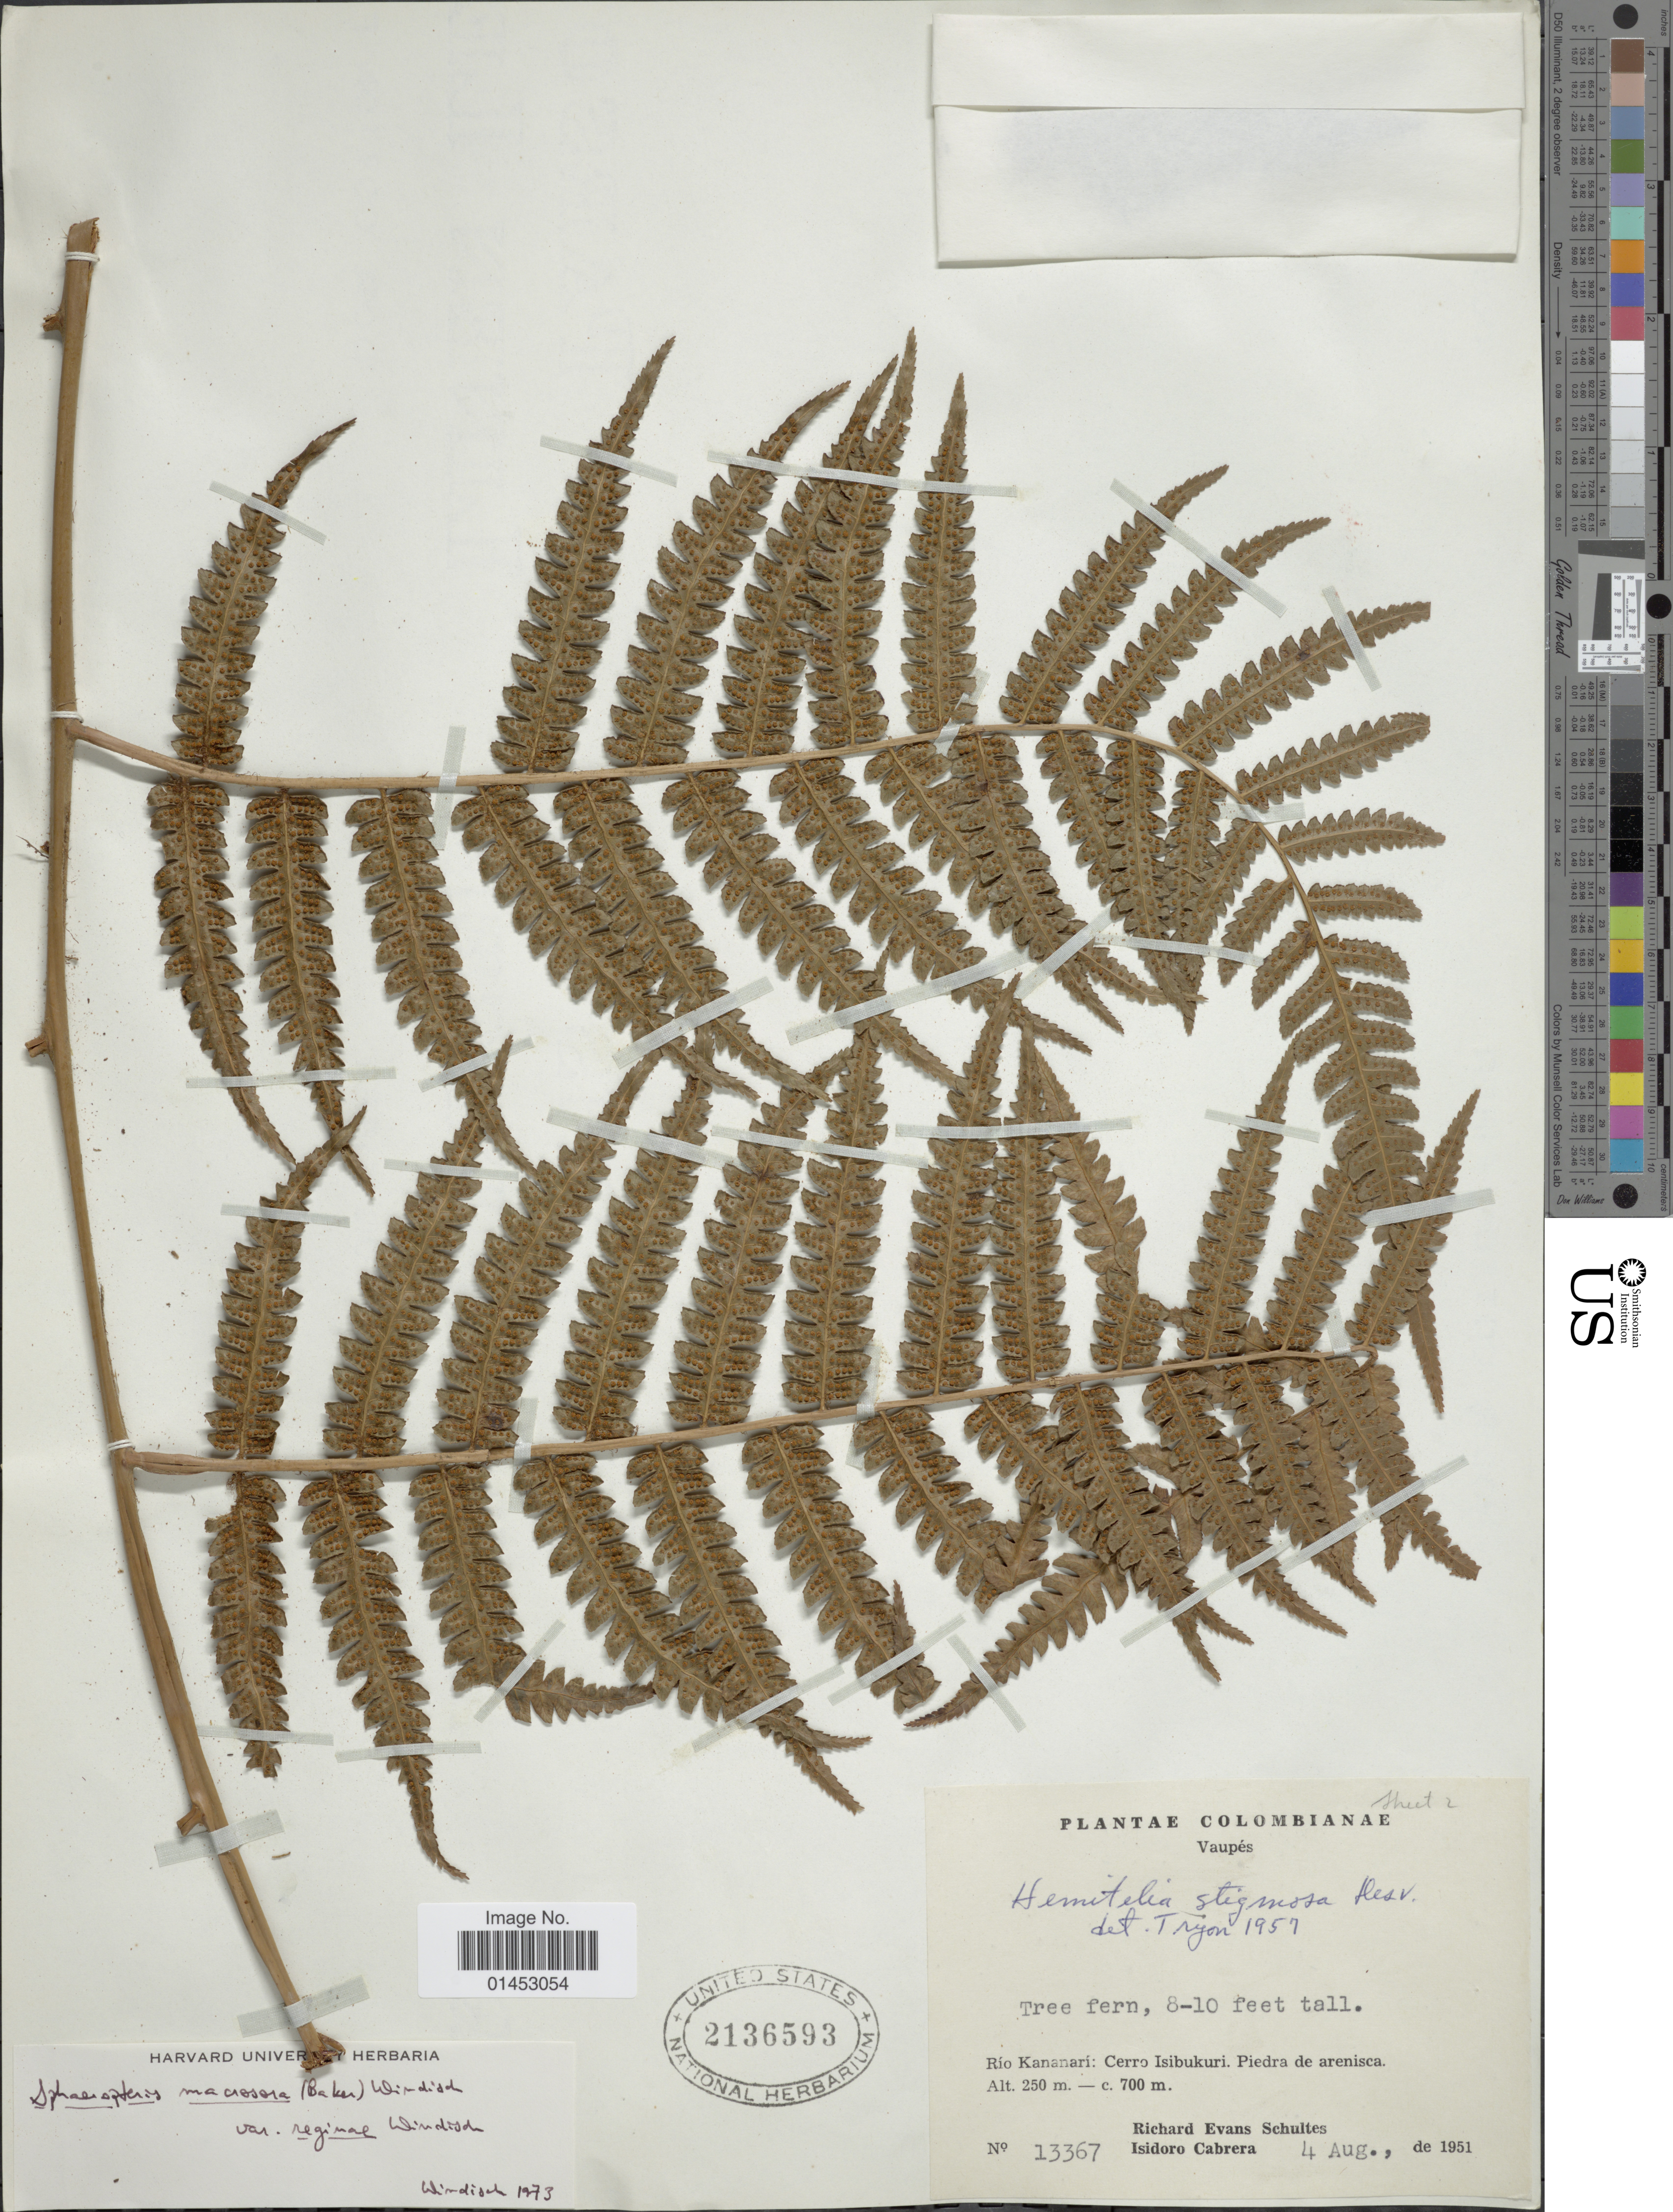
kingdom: Plantae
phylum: Tracheophyta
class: Polypodiopsida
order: Cyatheales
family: Cyatheaceae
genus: Cyathea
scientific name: Cyathea traillii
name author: (Baker) Domin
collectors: R. E. Schultes & I. Cabrera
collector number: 13367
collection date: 1951-08-04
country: Colombia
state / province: Vaupés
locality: Rio Kananari: Cerro Isibukuri, Piedra de arenisca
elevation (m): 250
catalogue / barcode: US 2136593